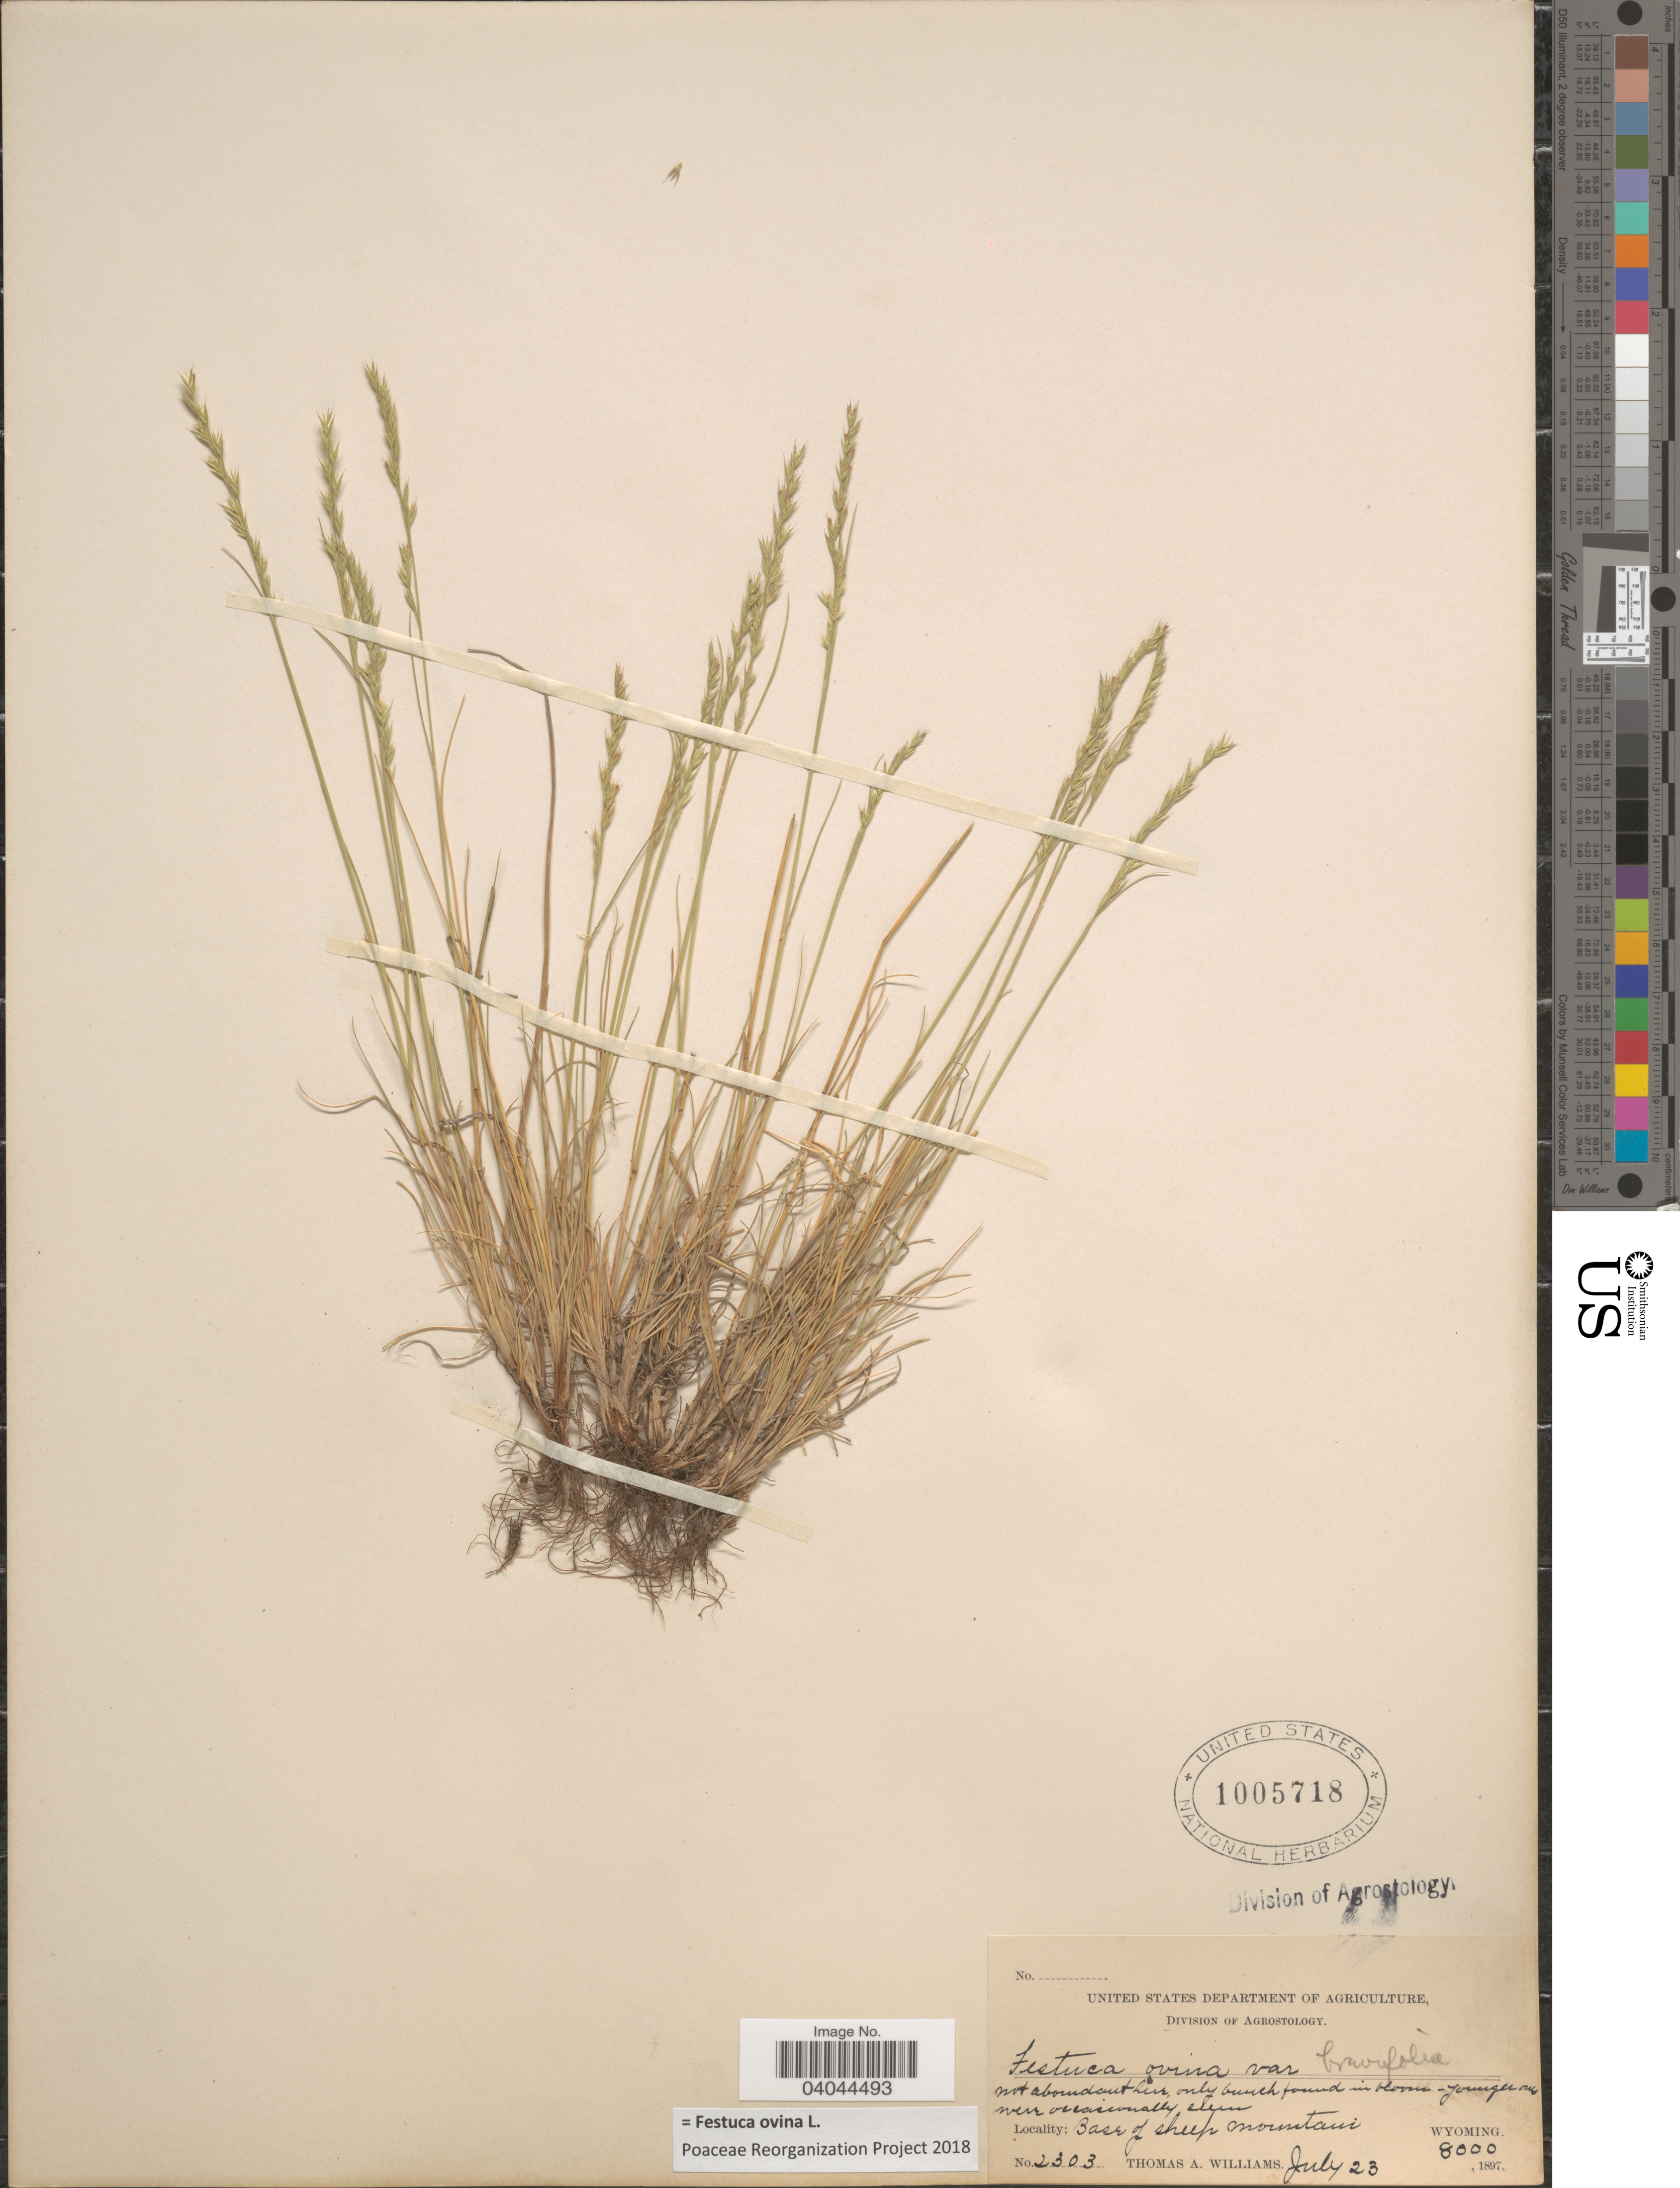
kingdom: Plantae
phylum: Tracheophyta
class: Liliopsida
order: Poales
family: Poaceae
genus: Festuca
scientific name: Festuca ovina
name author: L.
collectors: T. A. Williams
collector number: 2303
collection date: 1897-07-23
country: United States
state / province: Wyoming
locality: Base of Sheep Mountains.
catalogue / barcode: US 1005718